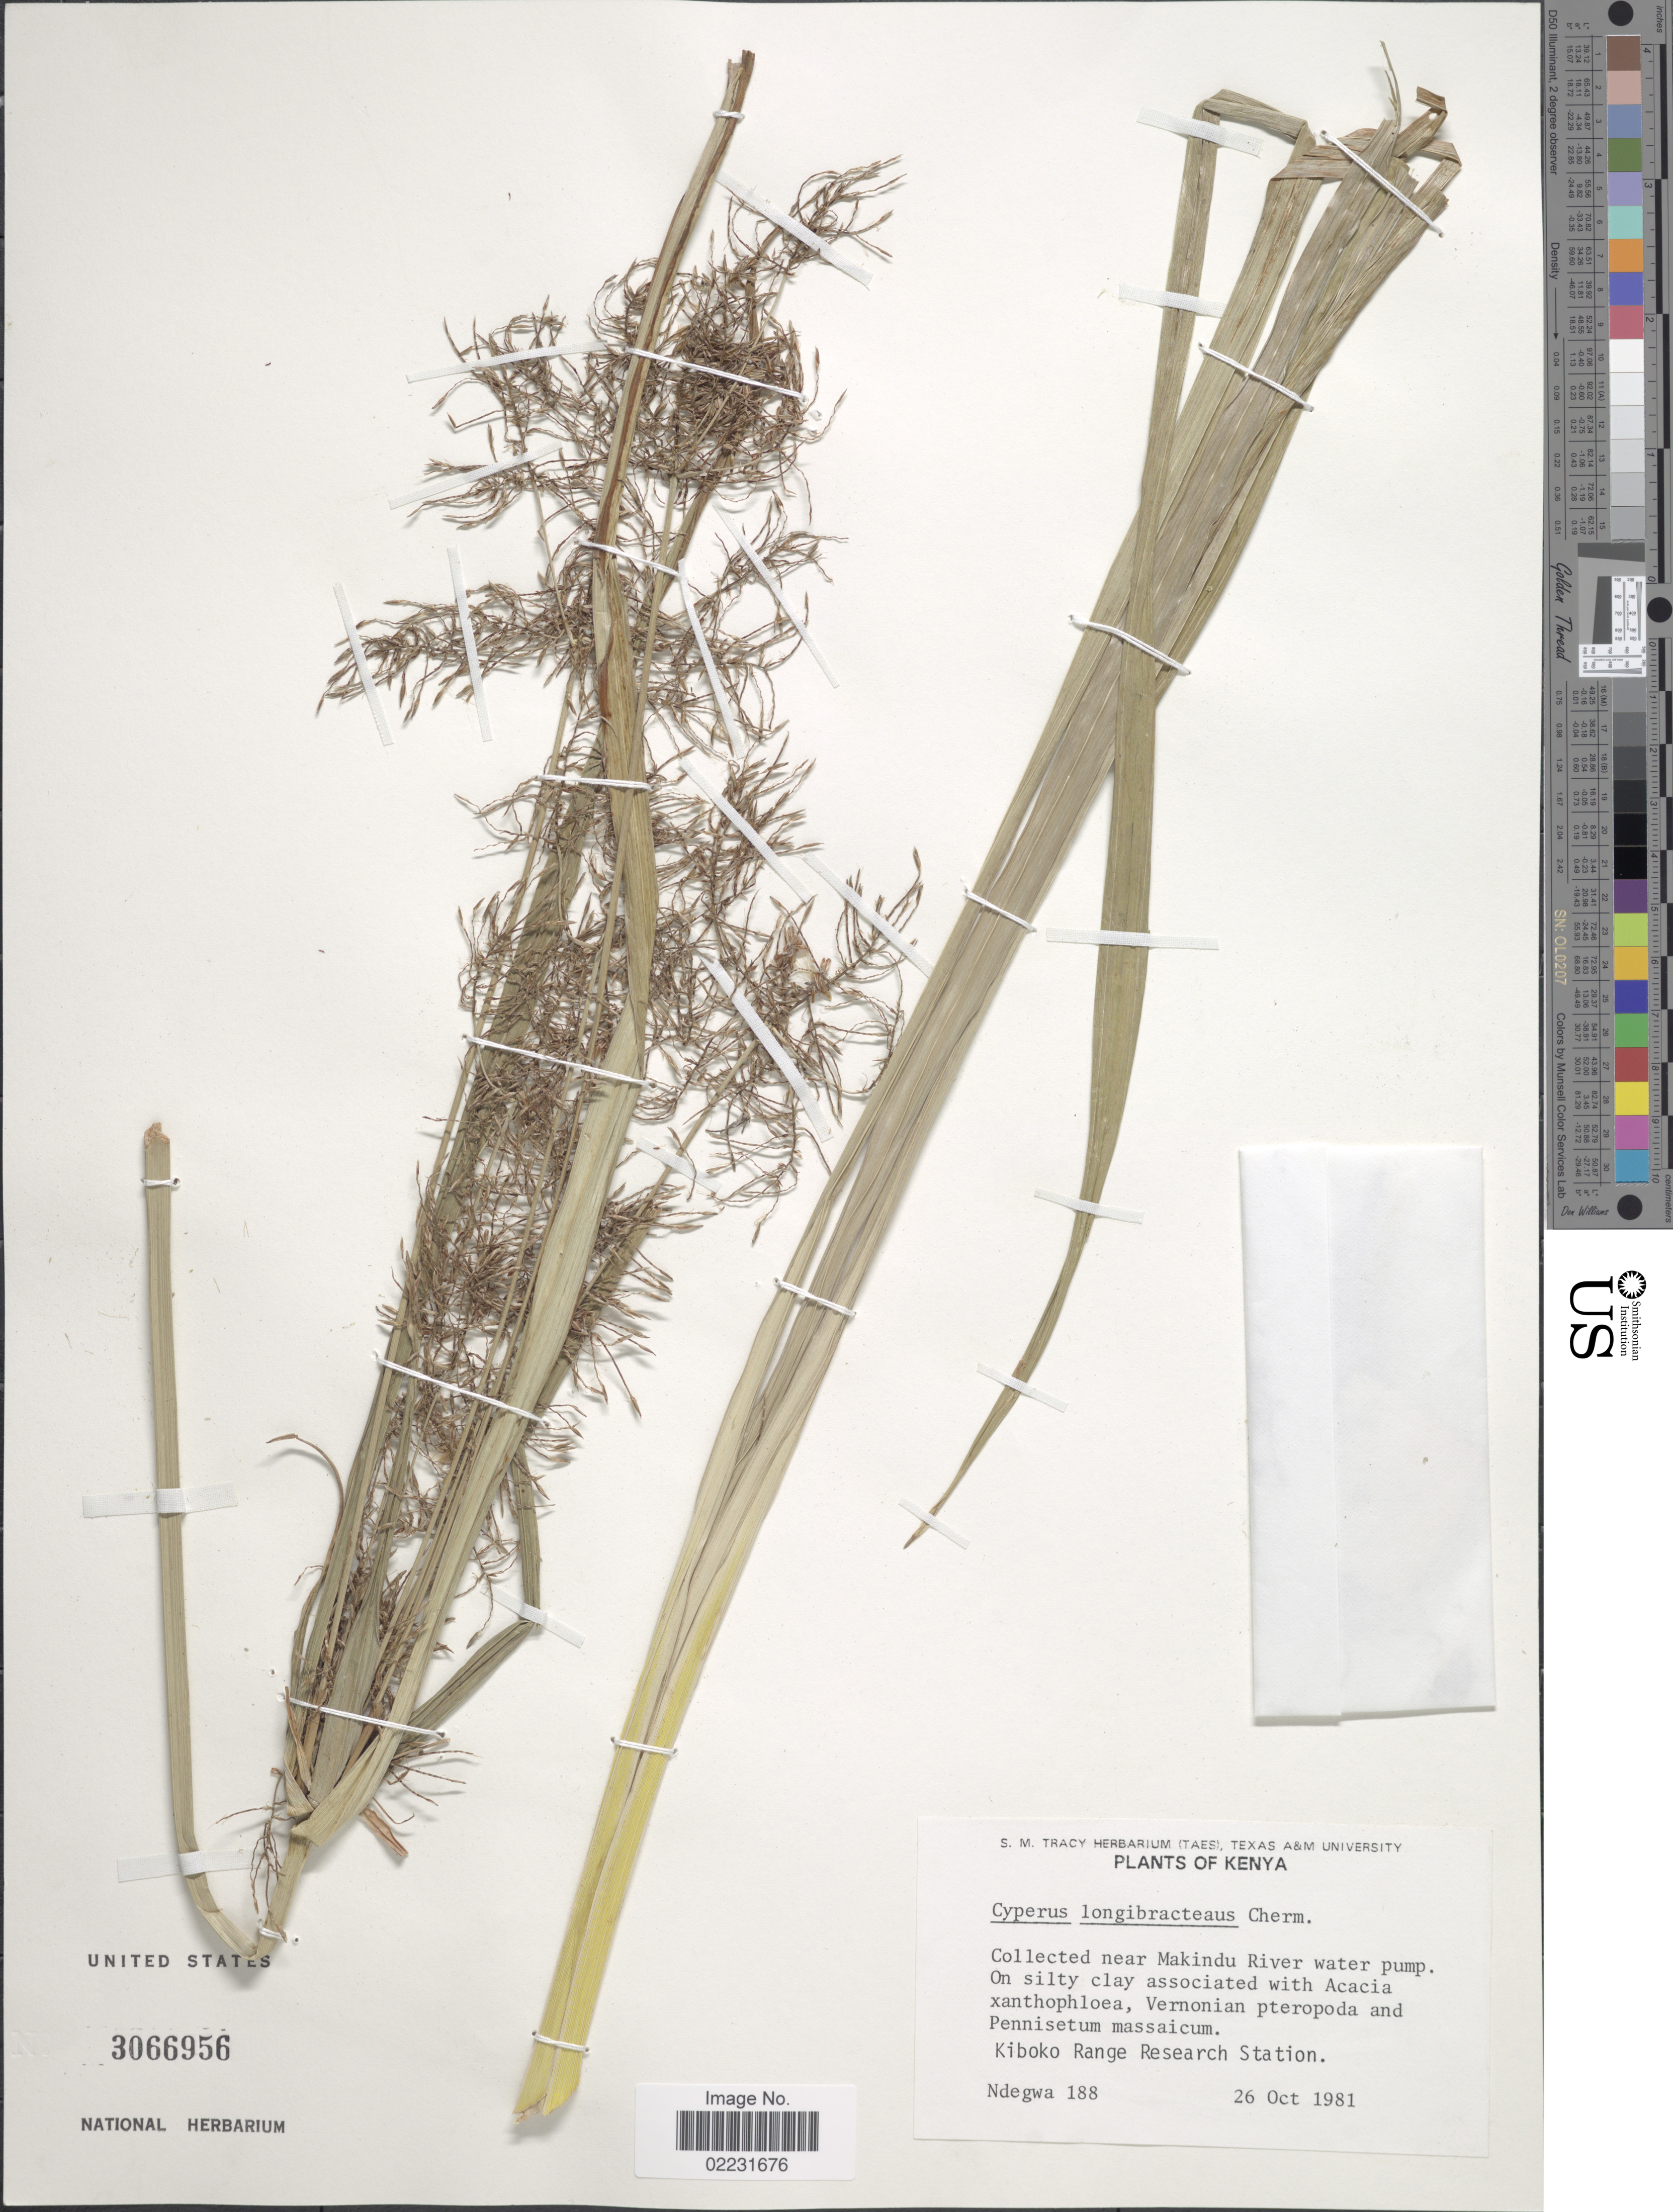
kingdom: Plantae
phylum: Tracheophyta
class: Liliopsida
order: Poales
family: Cyperaceae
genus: Cyperus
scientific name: Cyperus distans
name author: L. f.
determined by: Strong, Mark T., (BOT), Smithsonian Institution - National Museum of Natural History (UNITED STATES)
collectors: -. Ndegwa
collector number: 188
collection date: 1981-10-26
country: Kenya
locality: Makindu River water pump, Kiboko Range Research Station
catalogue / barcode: US 3066956